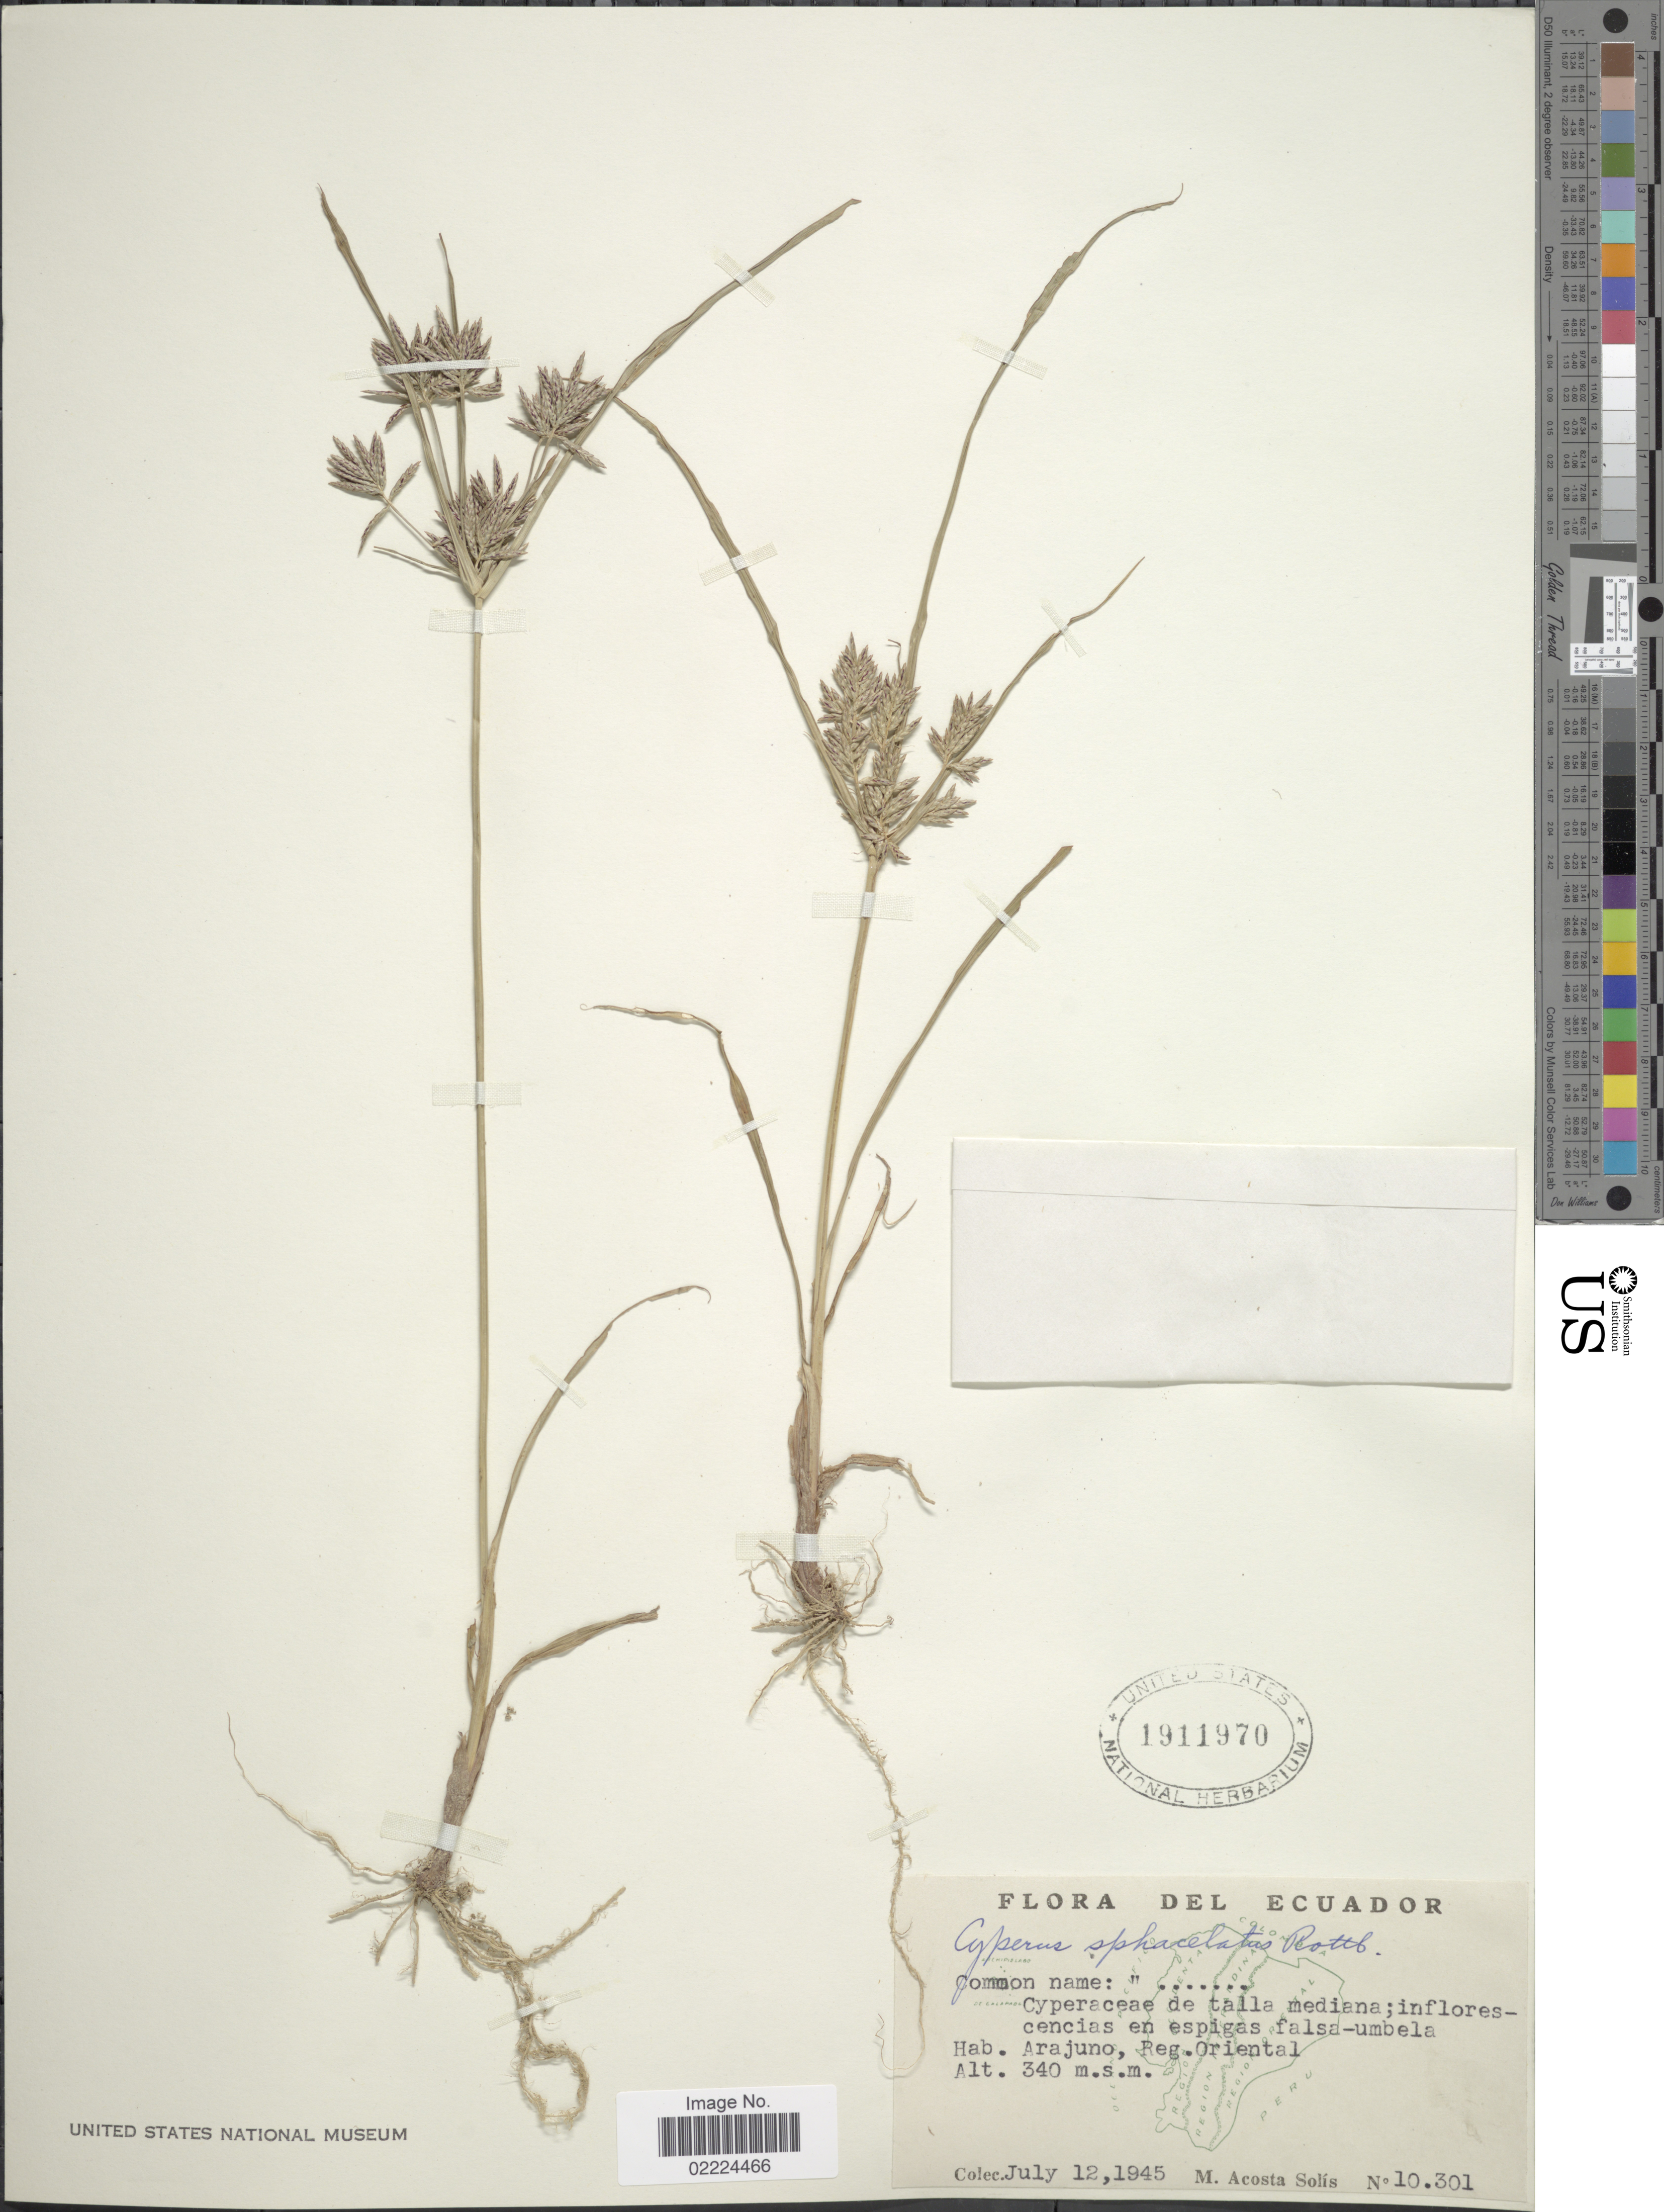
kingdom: Plantae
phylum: Tracheophyta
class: Liliopsida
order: Poales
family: Cyperaceae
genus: Cyperus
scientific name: Cyperus sphacelatus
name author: Rottb.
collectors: M. Acosta Solis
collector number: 10301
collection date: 1945-07-12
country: Ecuador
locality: Arajuno, Reg. Orinetal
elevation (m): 340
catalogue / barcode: US 1911970